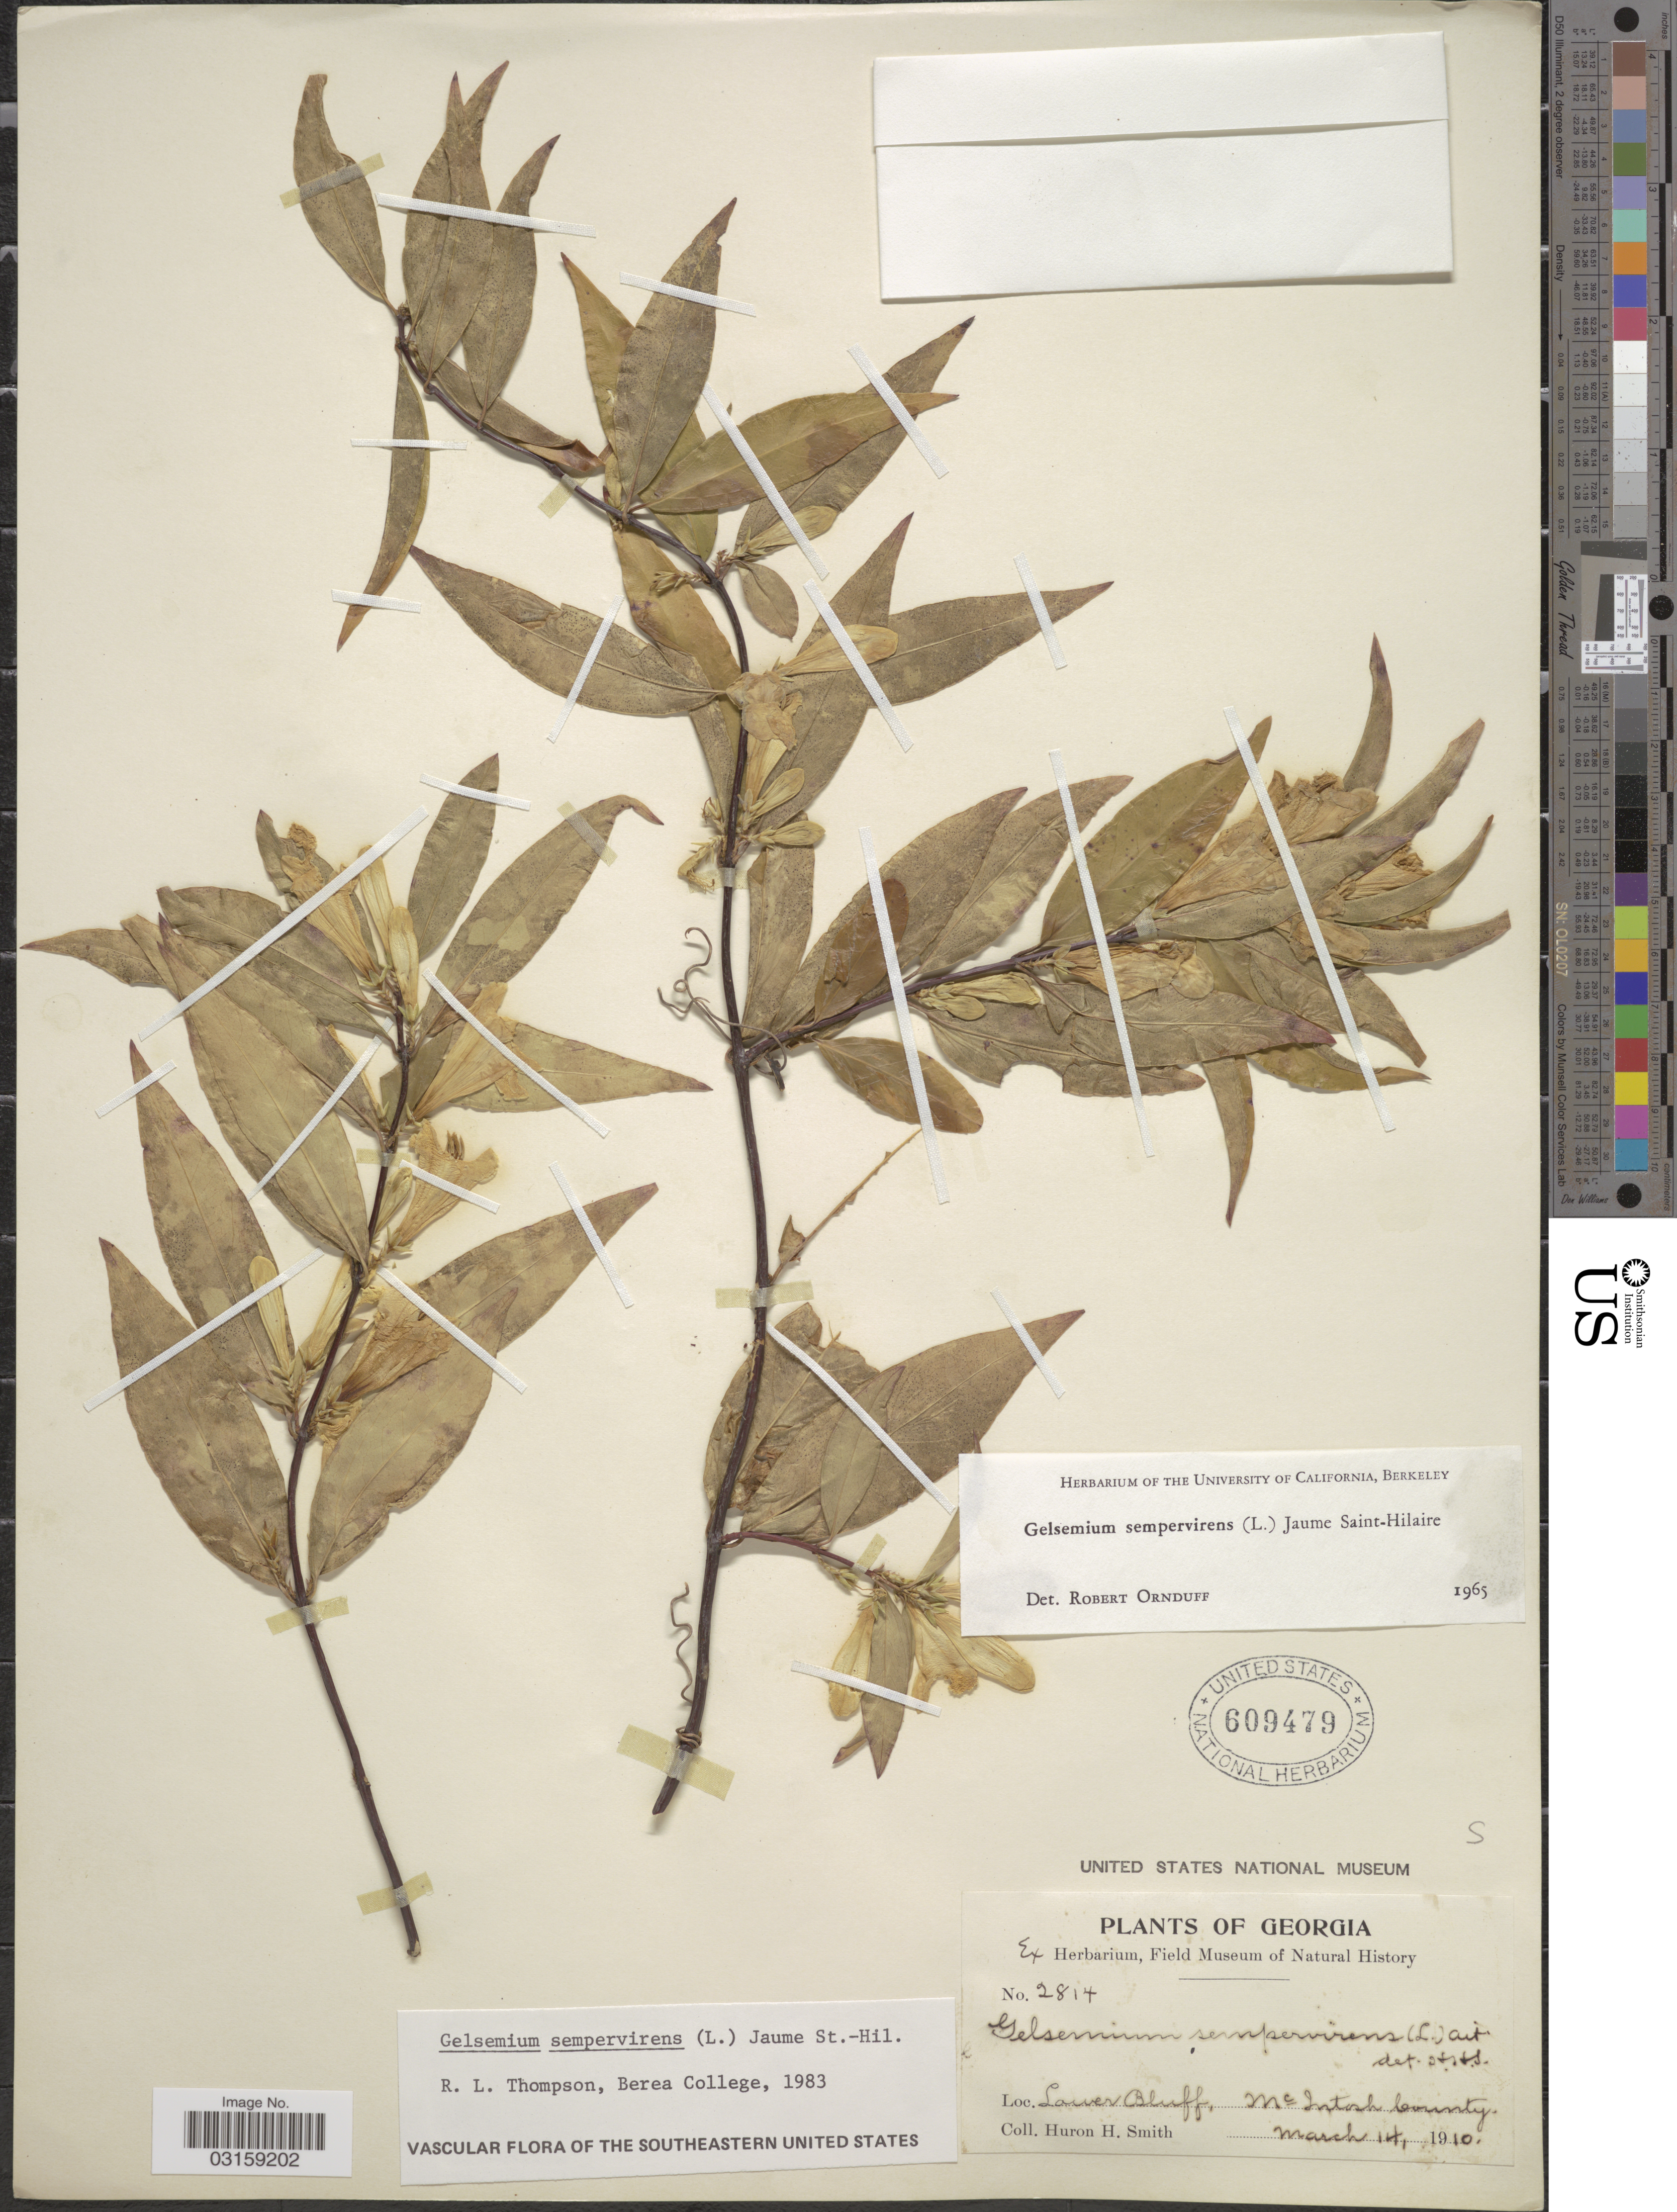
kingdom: Plantae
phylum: Tracheophyta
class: Magnoliopsida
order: Gentianales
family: Gelsemiaceae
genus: Gelsemium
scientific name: Gelsemium sempervirens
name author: (L.) J. St.-Hil.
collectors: Huron H. Smith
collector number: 2814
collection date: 1910-03-14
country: United States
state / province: Georgia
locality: Lower Bluff, McIntosh County.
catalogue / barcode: US 609479